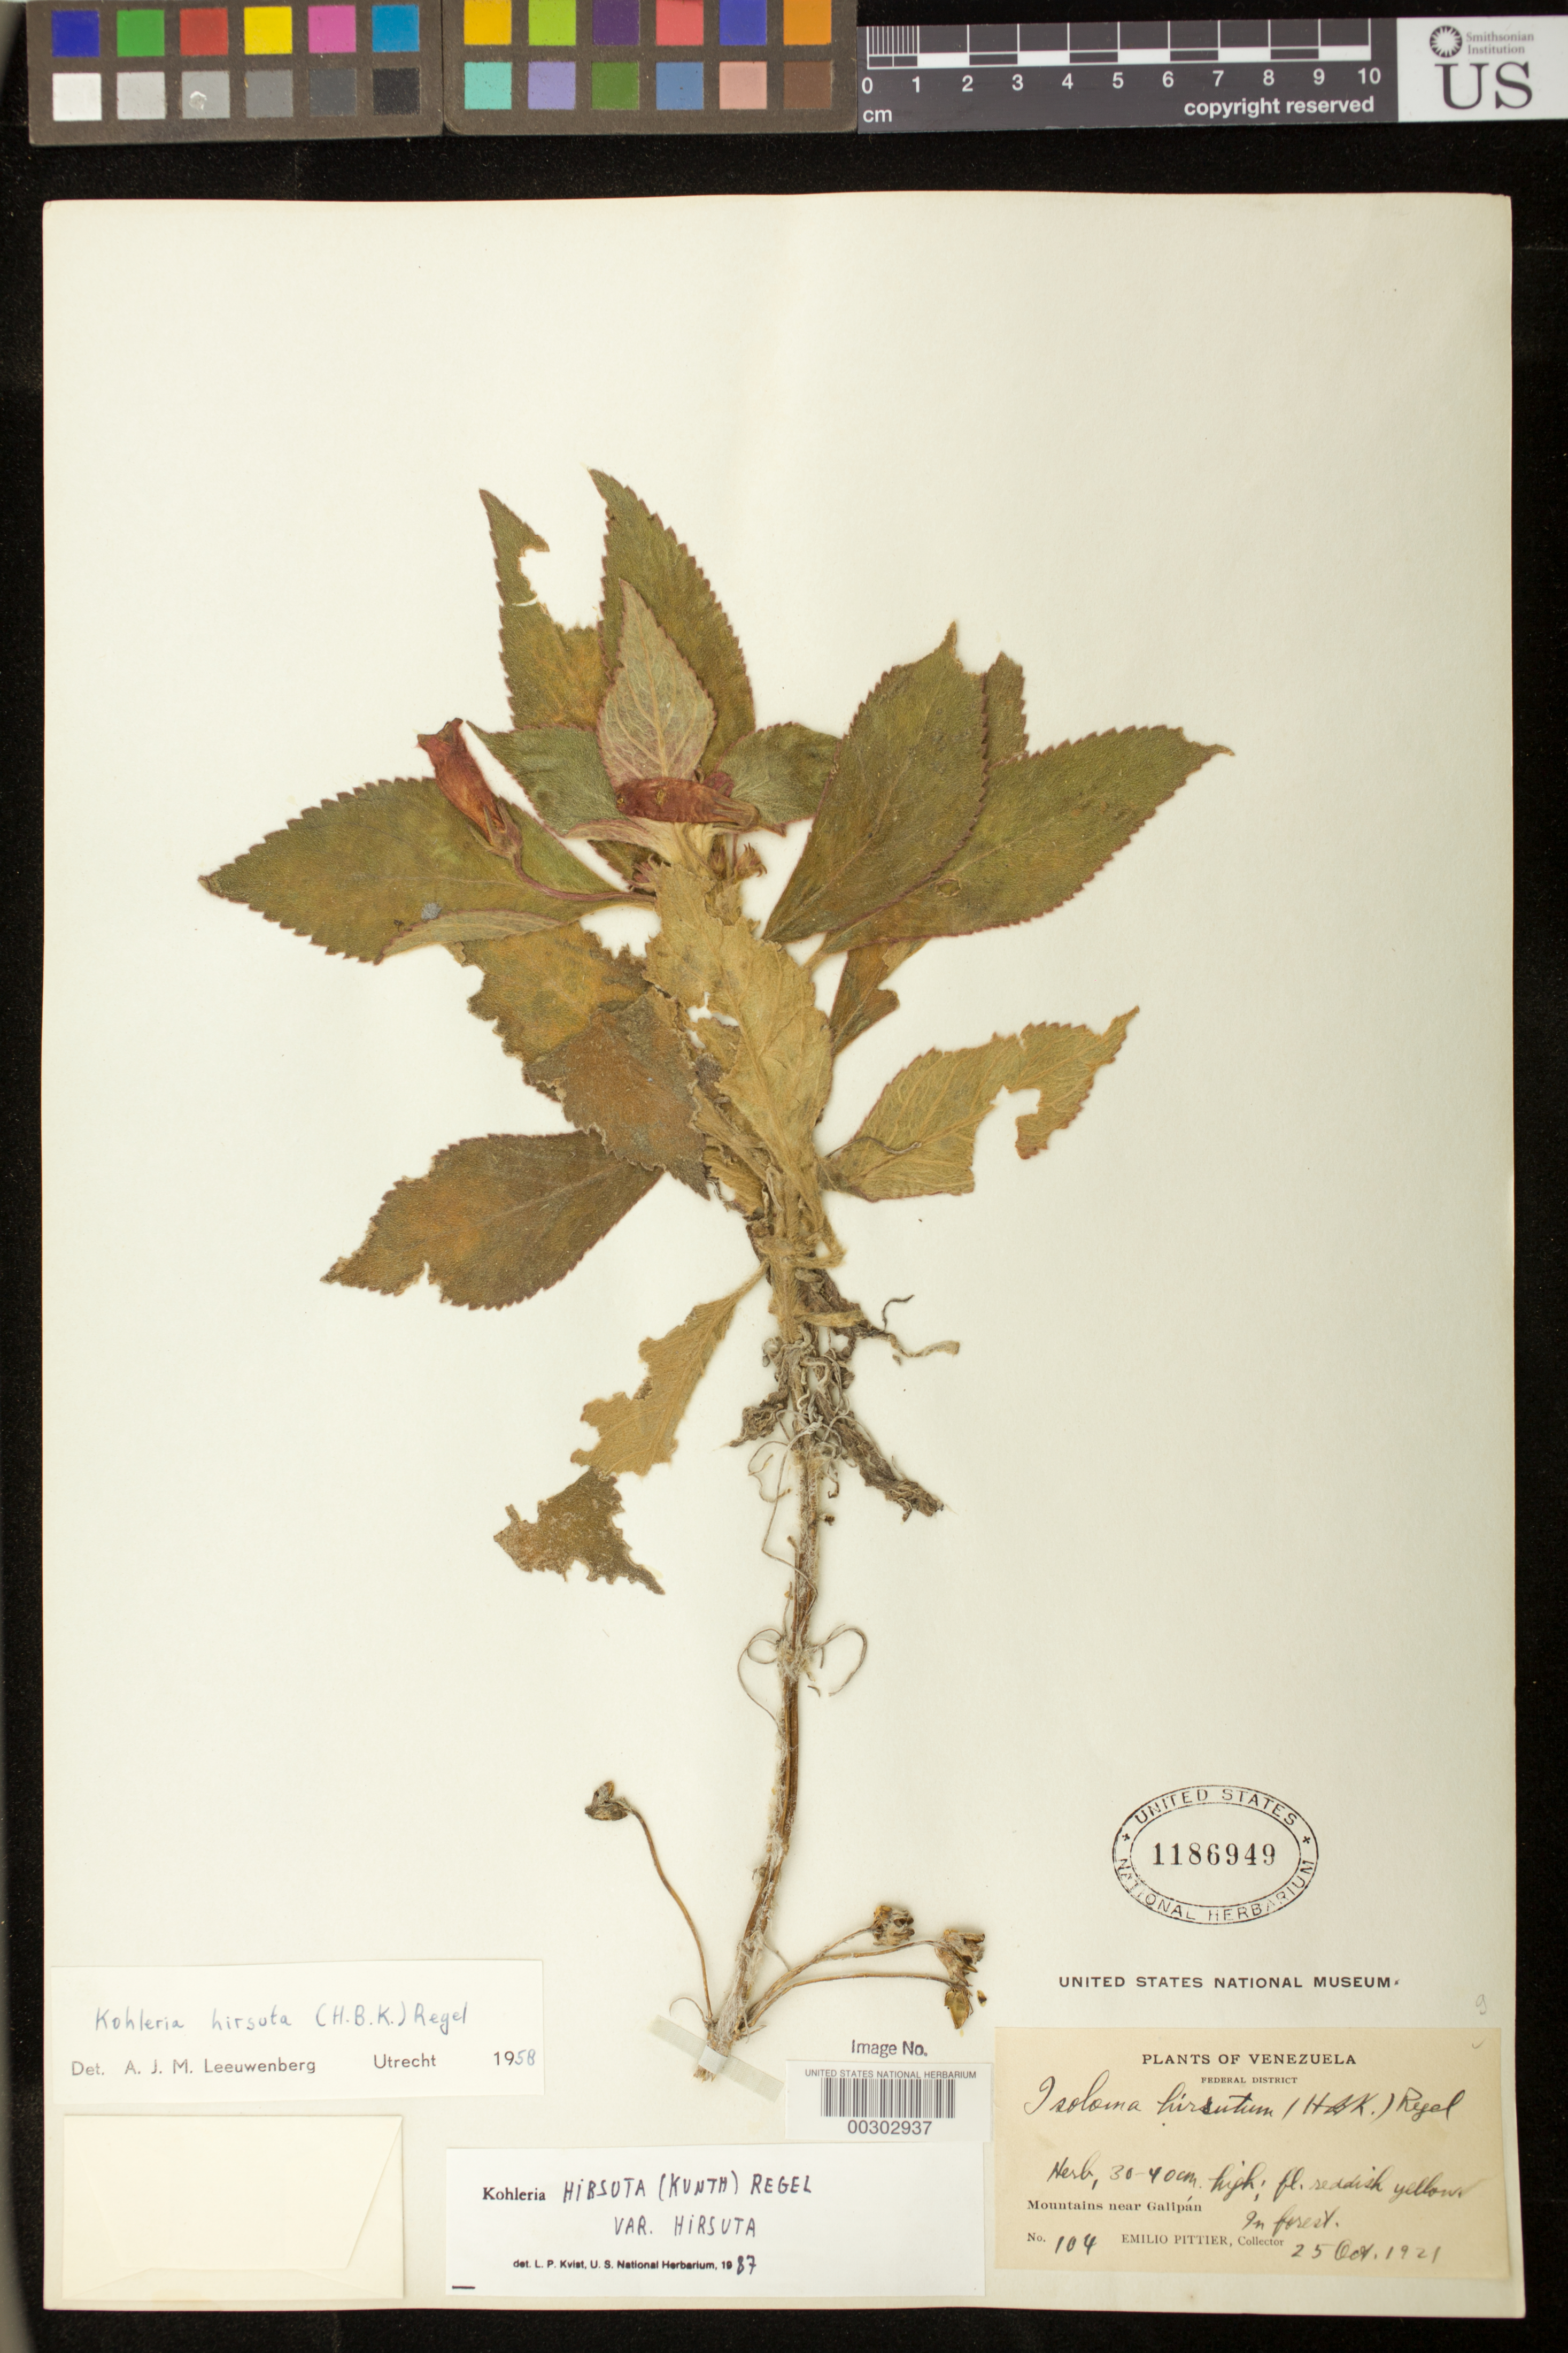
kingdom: Plantae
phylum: Tracheophyta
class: Magnoliopsida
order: Lamiales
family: Gesneriaceae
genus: Kohleria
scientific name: Kohleria hirsuta var. hirsuta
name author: (Kunth) Regel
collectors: H. F. Pittier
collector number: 104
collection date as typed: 25 Oct 1921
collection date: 1921-10-25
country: Venezuela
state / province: Distrito Federal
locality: Near Galipan, near Caracas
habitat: Mountains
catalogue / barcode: US 1186949